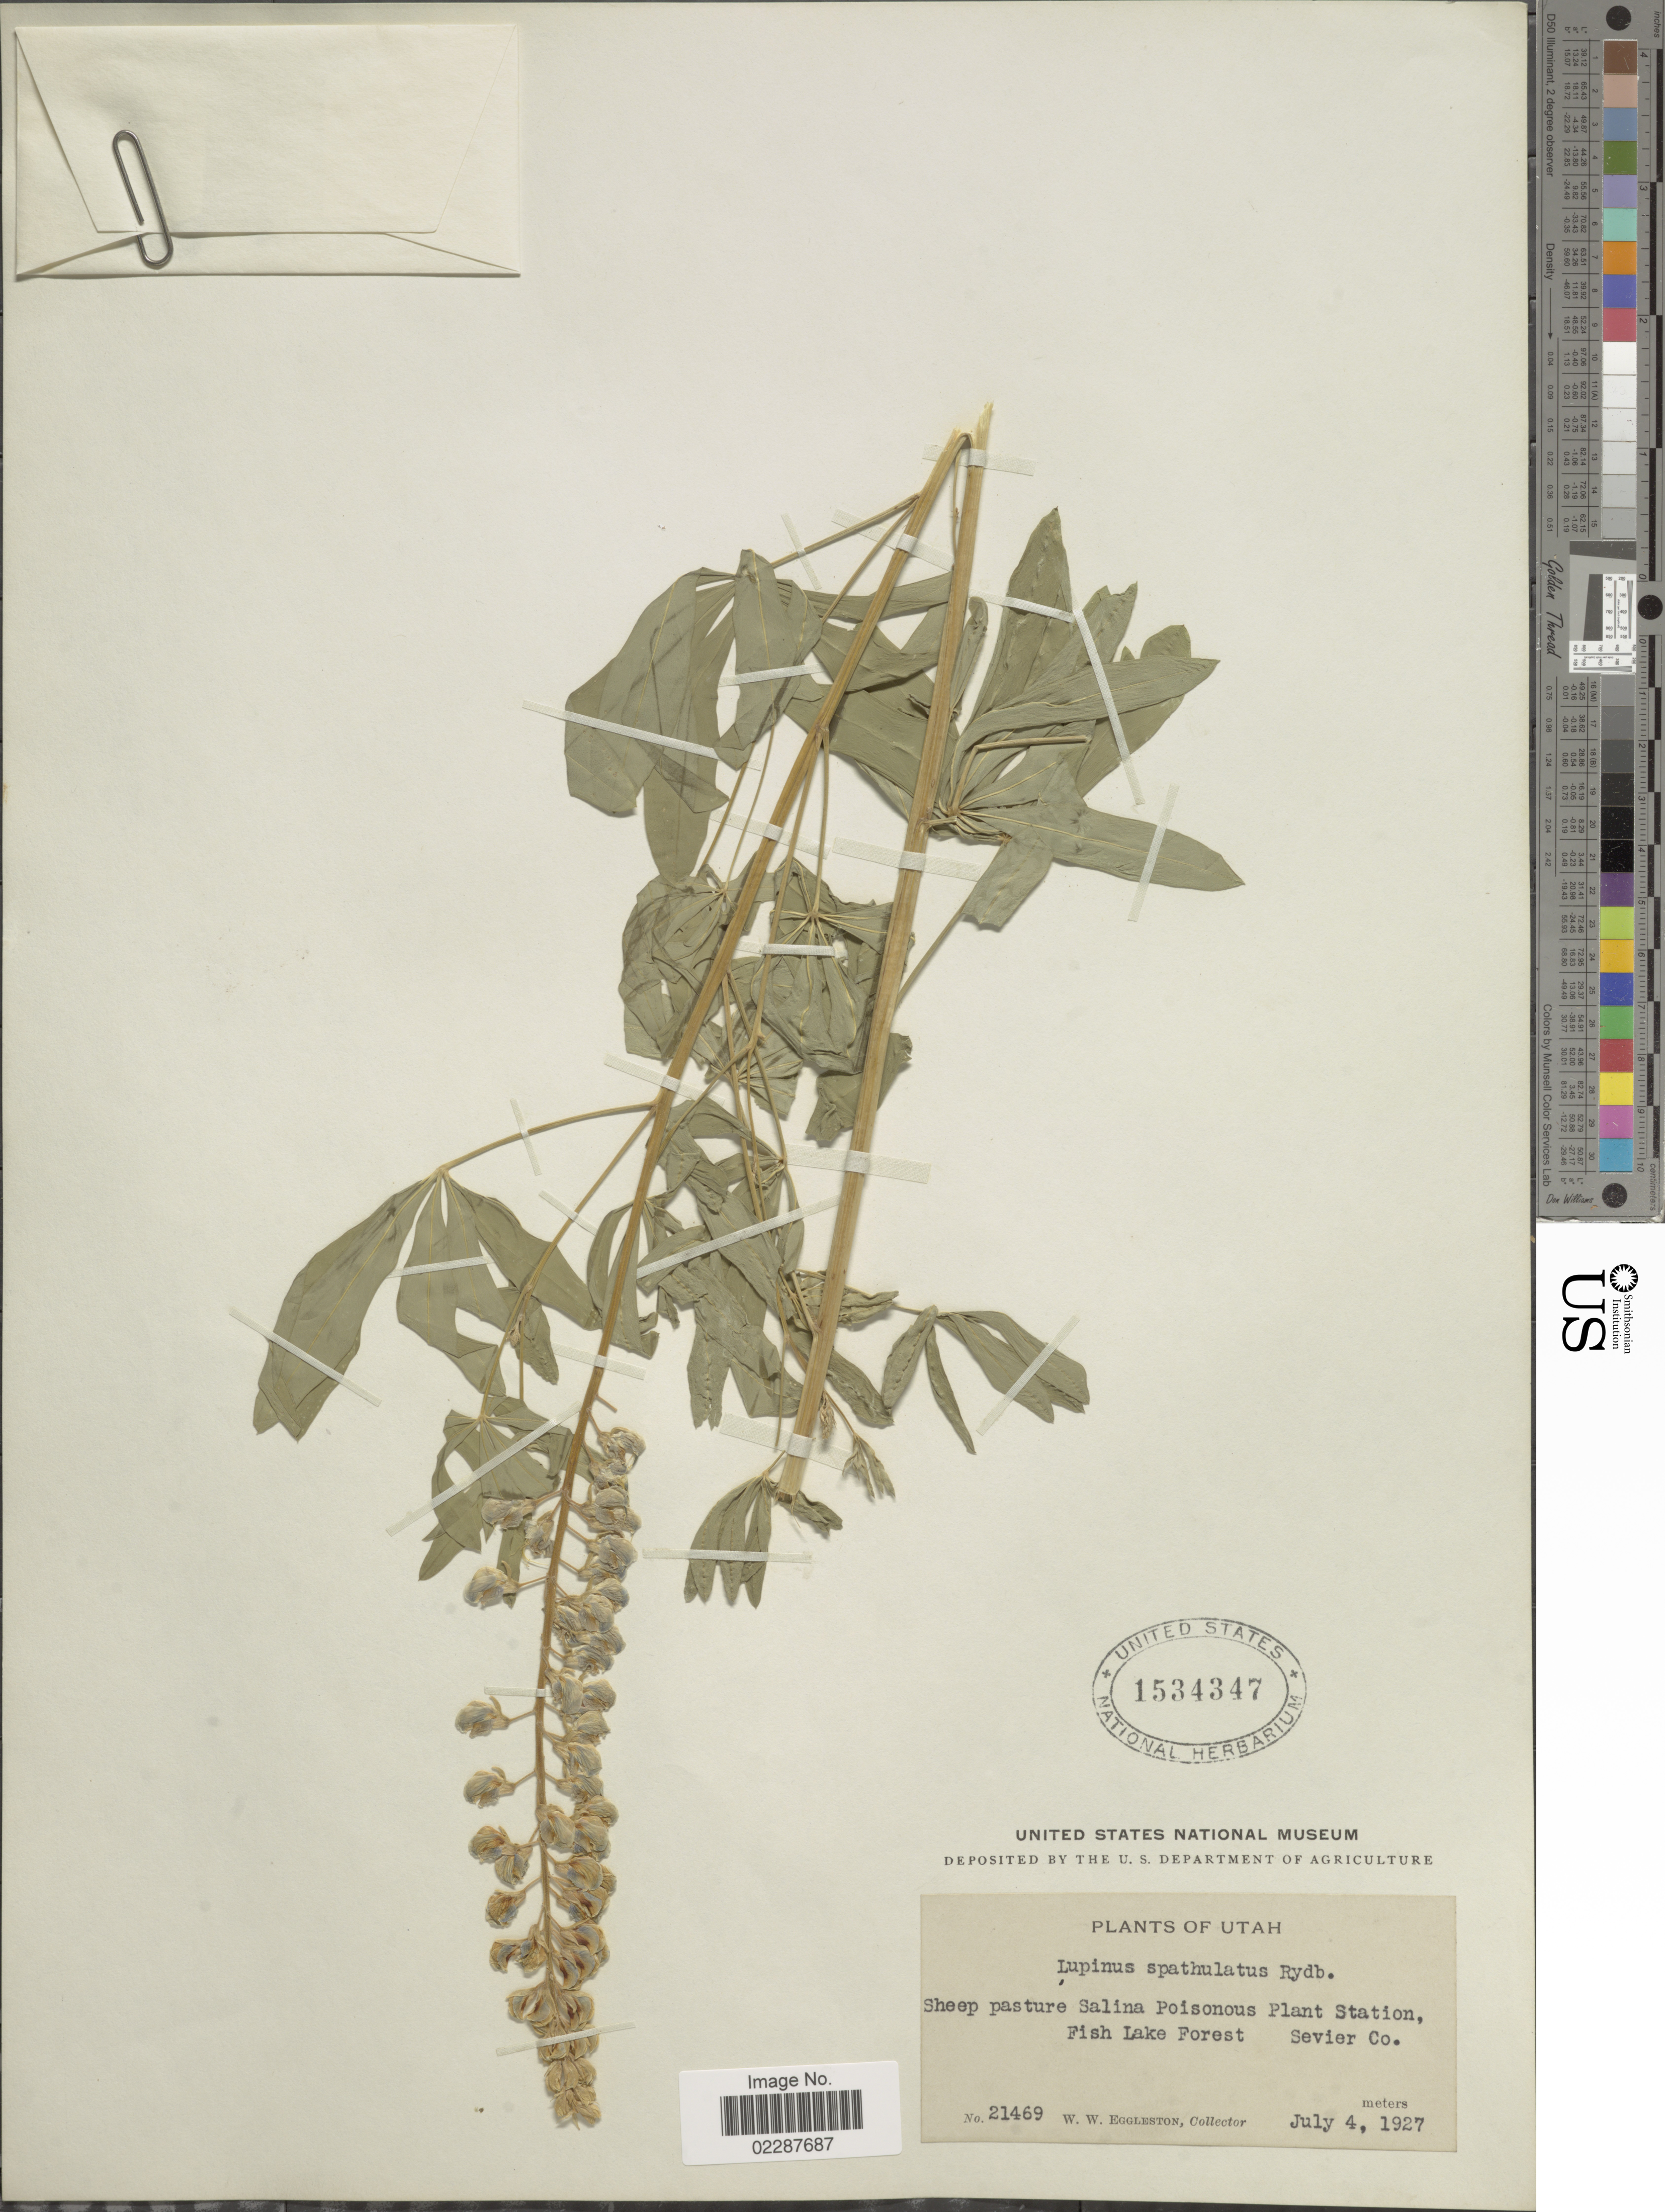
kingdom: Plantae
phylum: Tracheophyta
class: Magnoliopsida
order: Fabales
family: Fabaceae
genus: Lupinus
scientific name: Lupinus spathulatus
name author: Rydb.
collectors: W. W. Eggleston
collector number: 21469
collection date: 1927-07-04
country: United States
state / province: Utah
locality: Sheep pasture Salina Poisonous Plant Station, Fish Lake Forest, Sevier Co.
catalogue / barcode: US 1534347